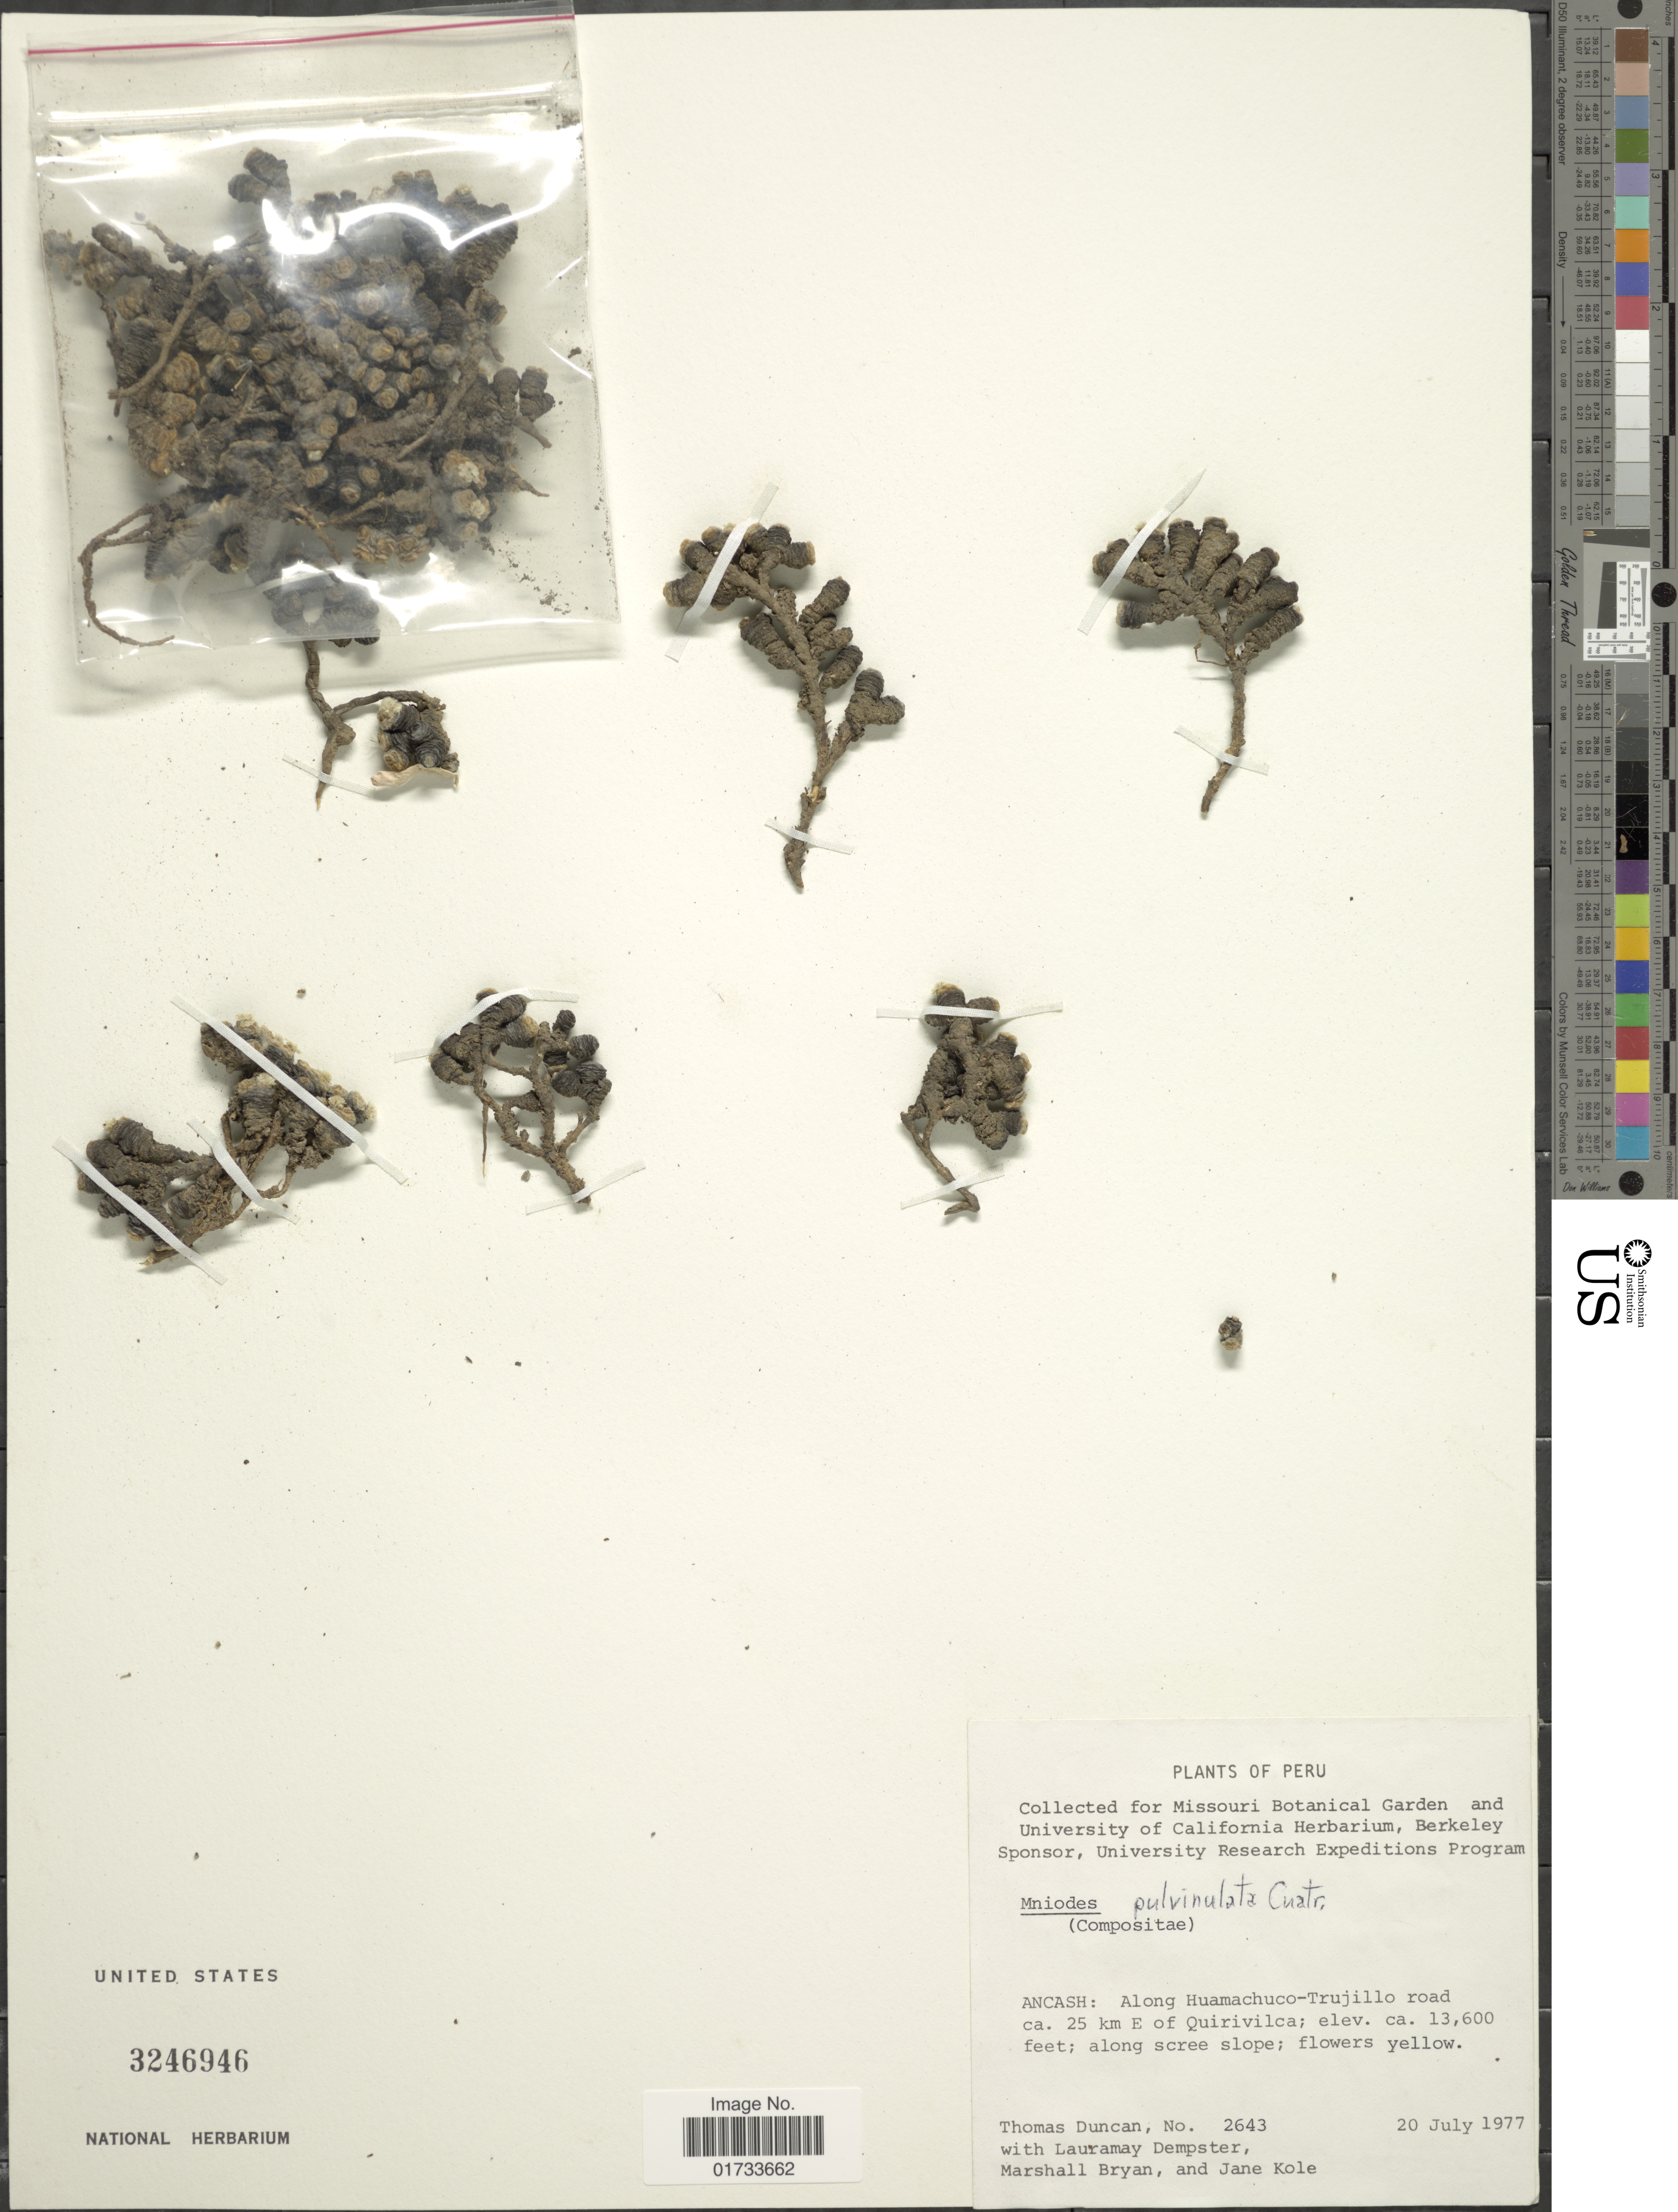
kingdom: Plantae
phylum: Tracheophyta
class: Magnoliopsida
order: Asterales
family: Asteraceae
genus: Mniodes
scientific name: Mniodes pulvinata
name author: Cuatrec.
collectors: T. Duncan, L. T. Dempster, M. Bryan & J. Kole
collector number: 2643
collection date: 1977-07-20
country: Peru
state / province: Ancash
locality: Along Huamachuco- Trujillo road, ca. 25 km E of Quirivilca; along scree slope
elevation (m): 4145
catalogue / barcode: US 3246946